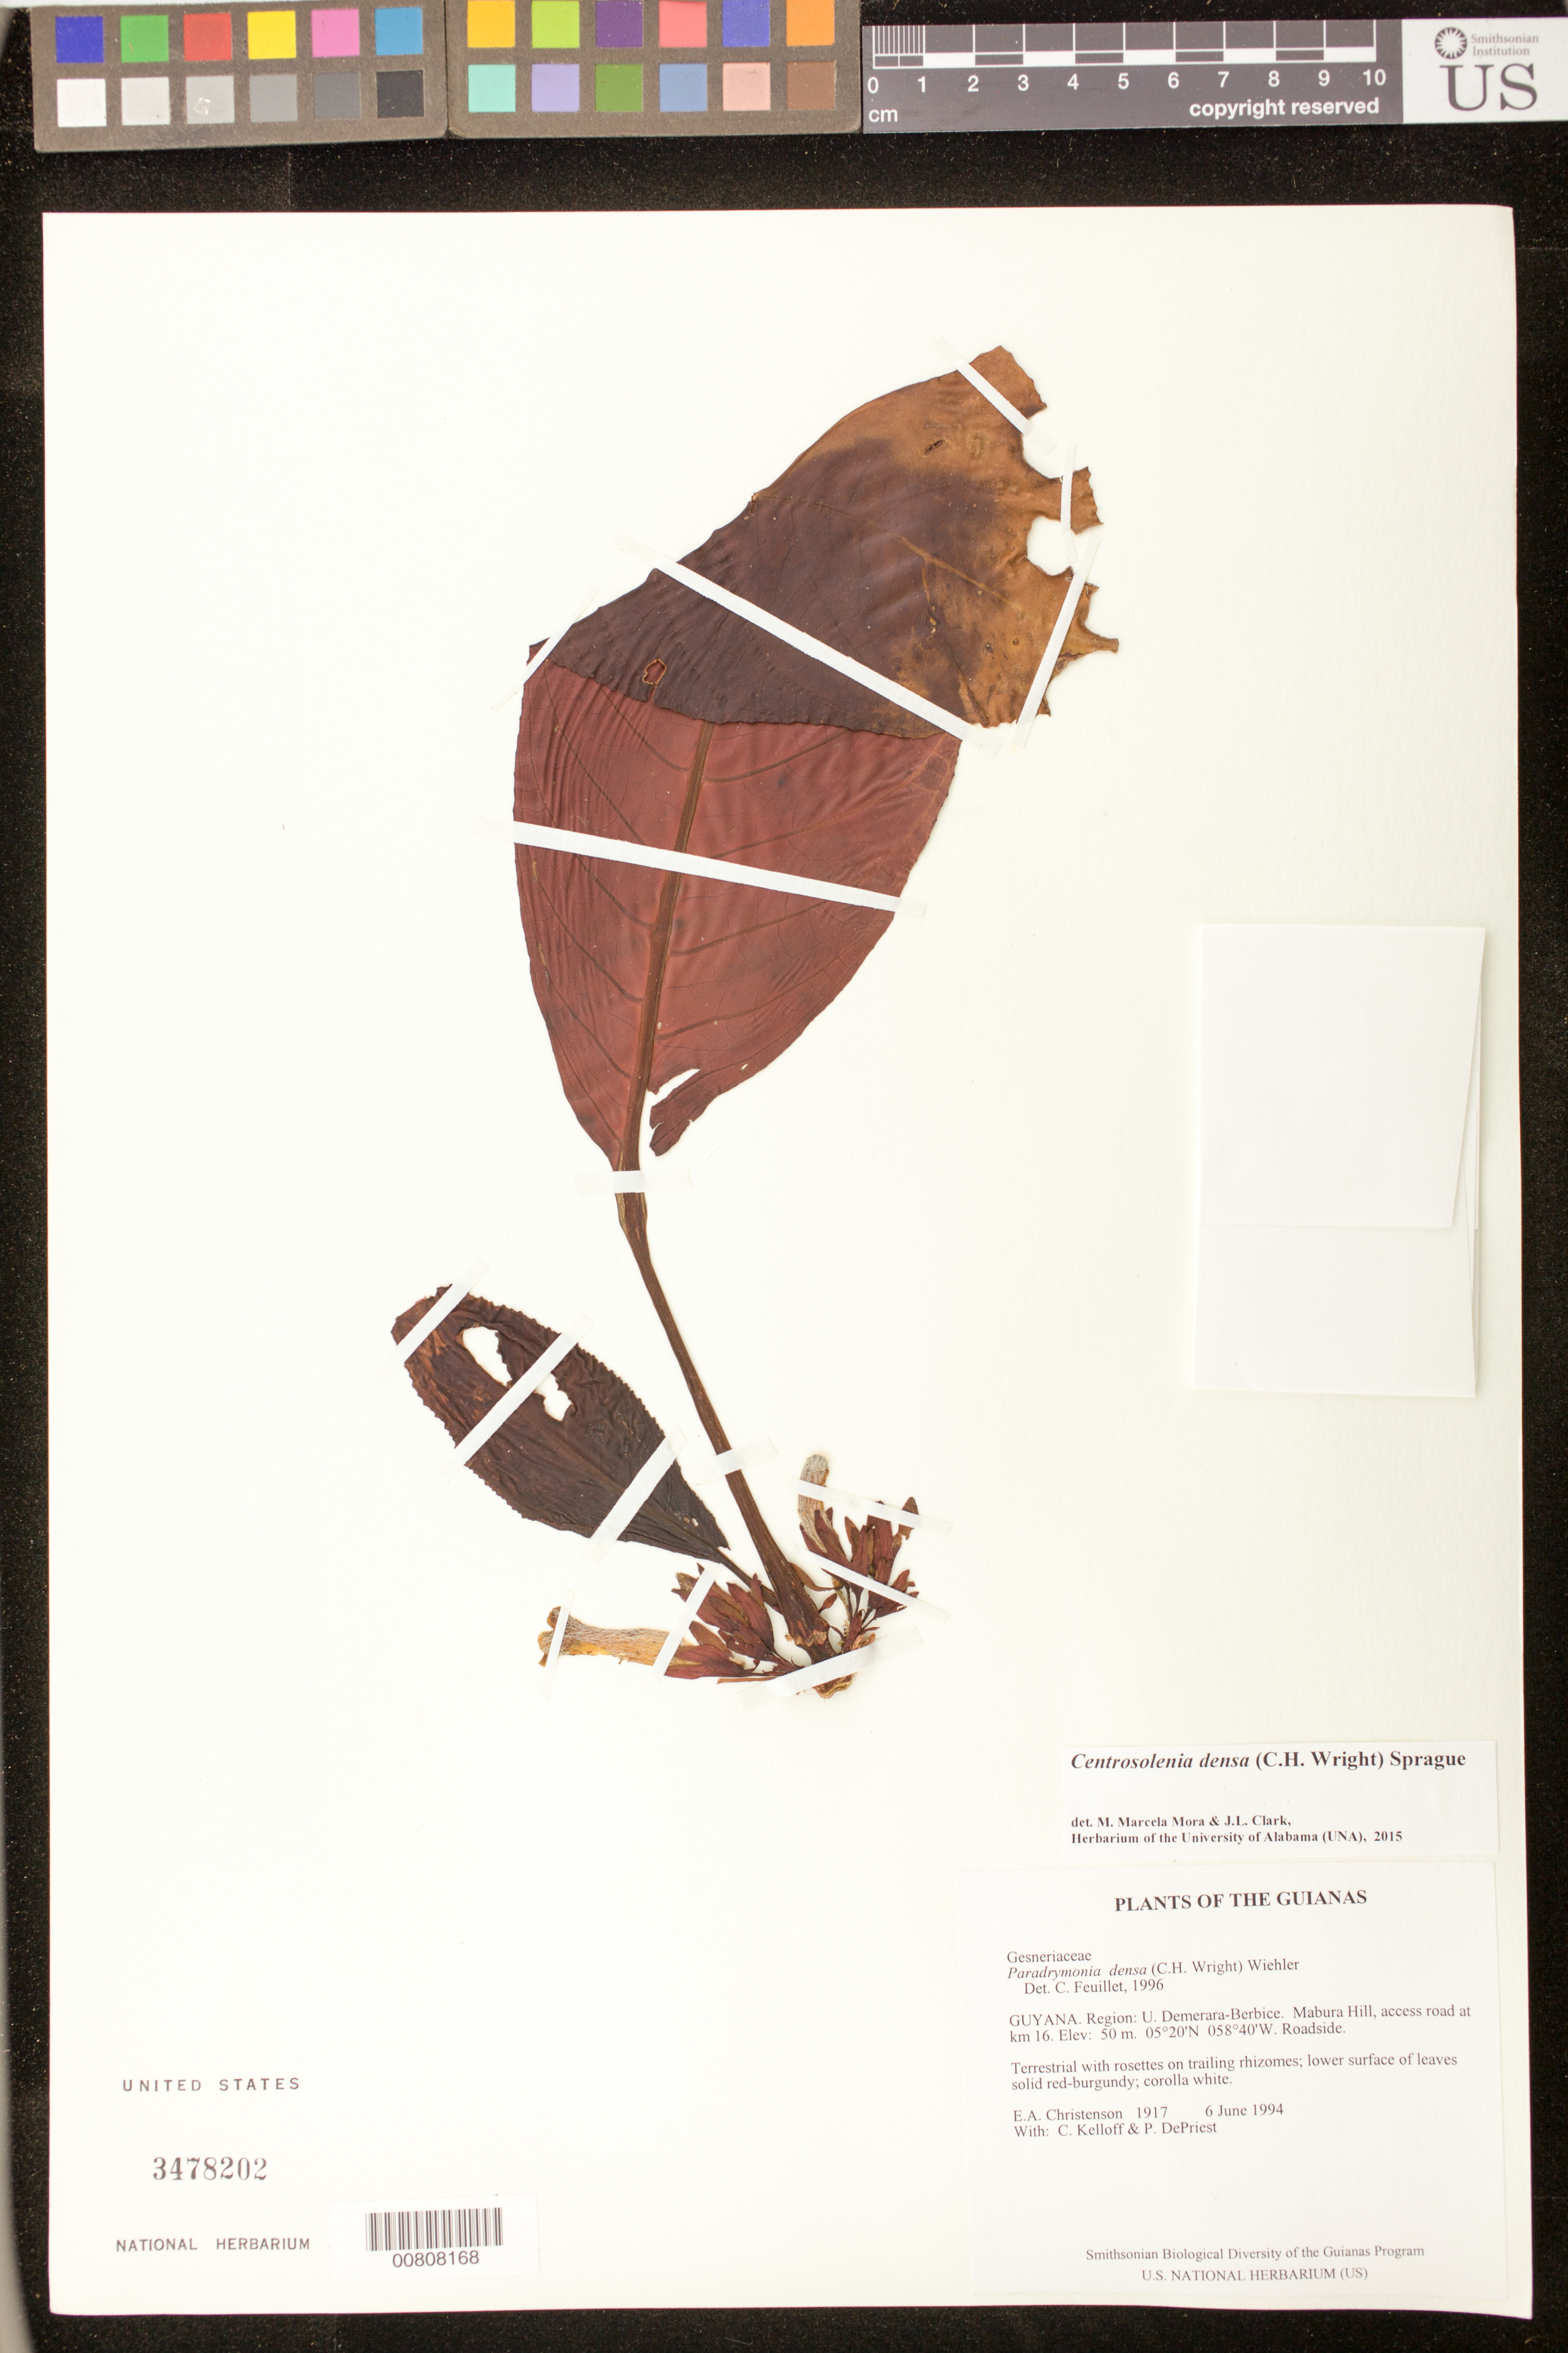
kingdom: Plantae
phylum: Tracheophyta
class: Magnoliopsida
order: Lamiales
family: Gesneriaceae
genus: Centrosolenia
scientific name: Centrosolenia densa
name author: (C.H. Wright) Sprague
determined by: Mora, M. M.; Clark, J. L.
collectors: E. A. Christenson, C. L. Kelloff & P. DePriest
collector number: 1917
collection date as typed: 6 June 1994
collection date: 1994-06-06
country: Guyana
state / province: U. Demerara-Berbice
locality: Mabura Hill, access road at km 16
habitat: Roadside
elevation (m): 50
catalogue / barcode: US 3478202